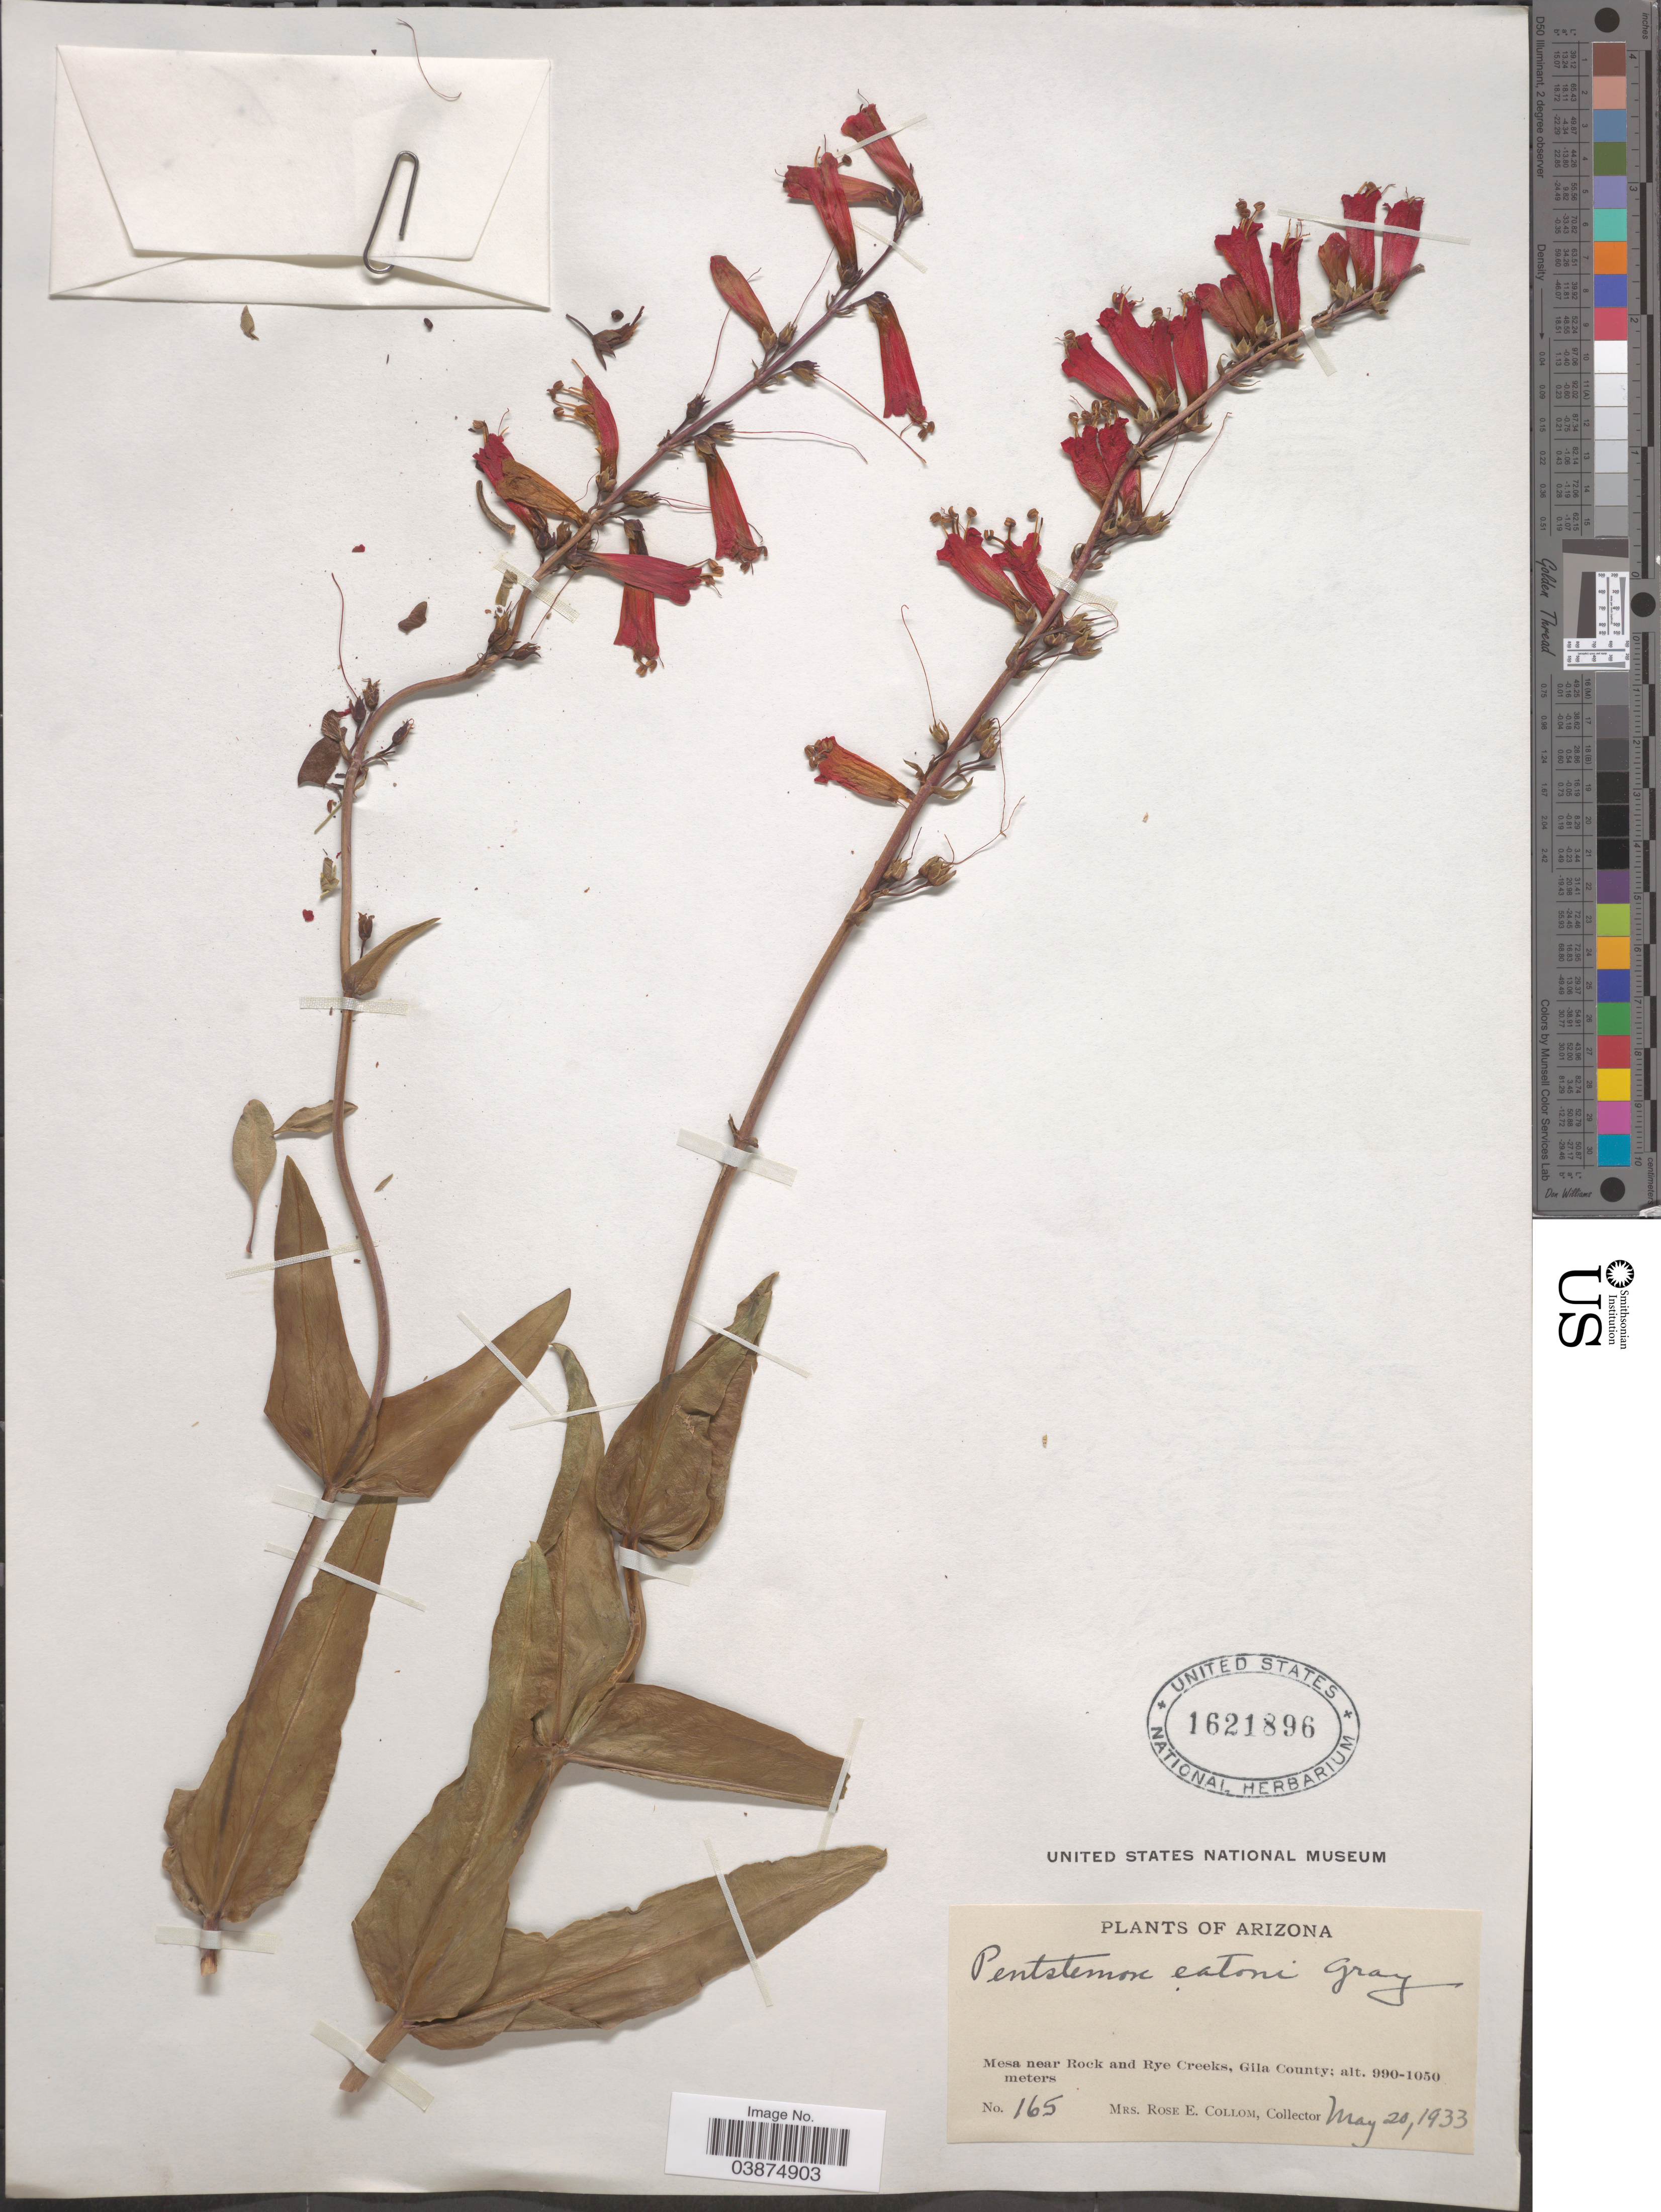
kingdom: Plantae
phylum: Tracheophyta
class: Magnoliopsida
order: Lamiales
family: Plantaginaceae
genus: Penstemon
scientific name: Penstemon eatonii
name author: A. Gray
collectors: R. E. Collom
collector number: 165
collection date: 1933-05-20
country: United States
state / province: Arizona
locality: Mesa near Rock and Rye Creeks, Gila County.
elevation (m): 990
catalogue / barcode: US 1621896